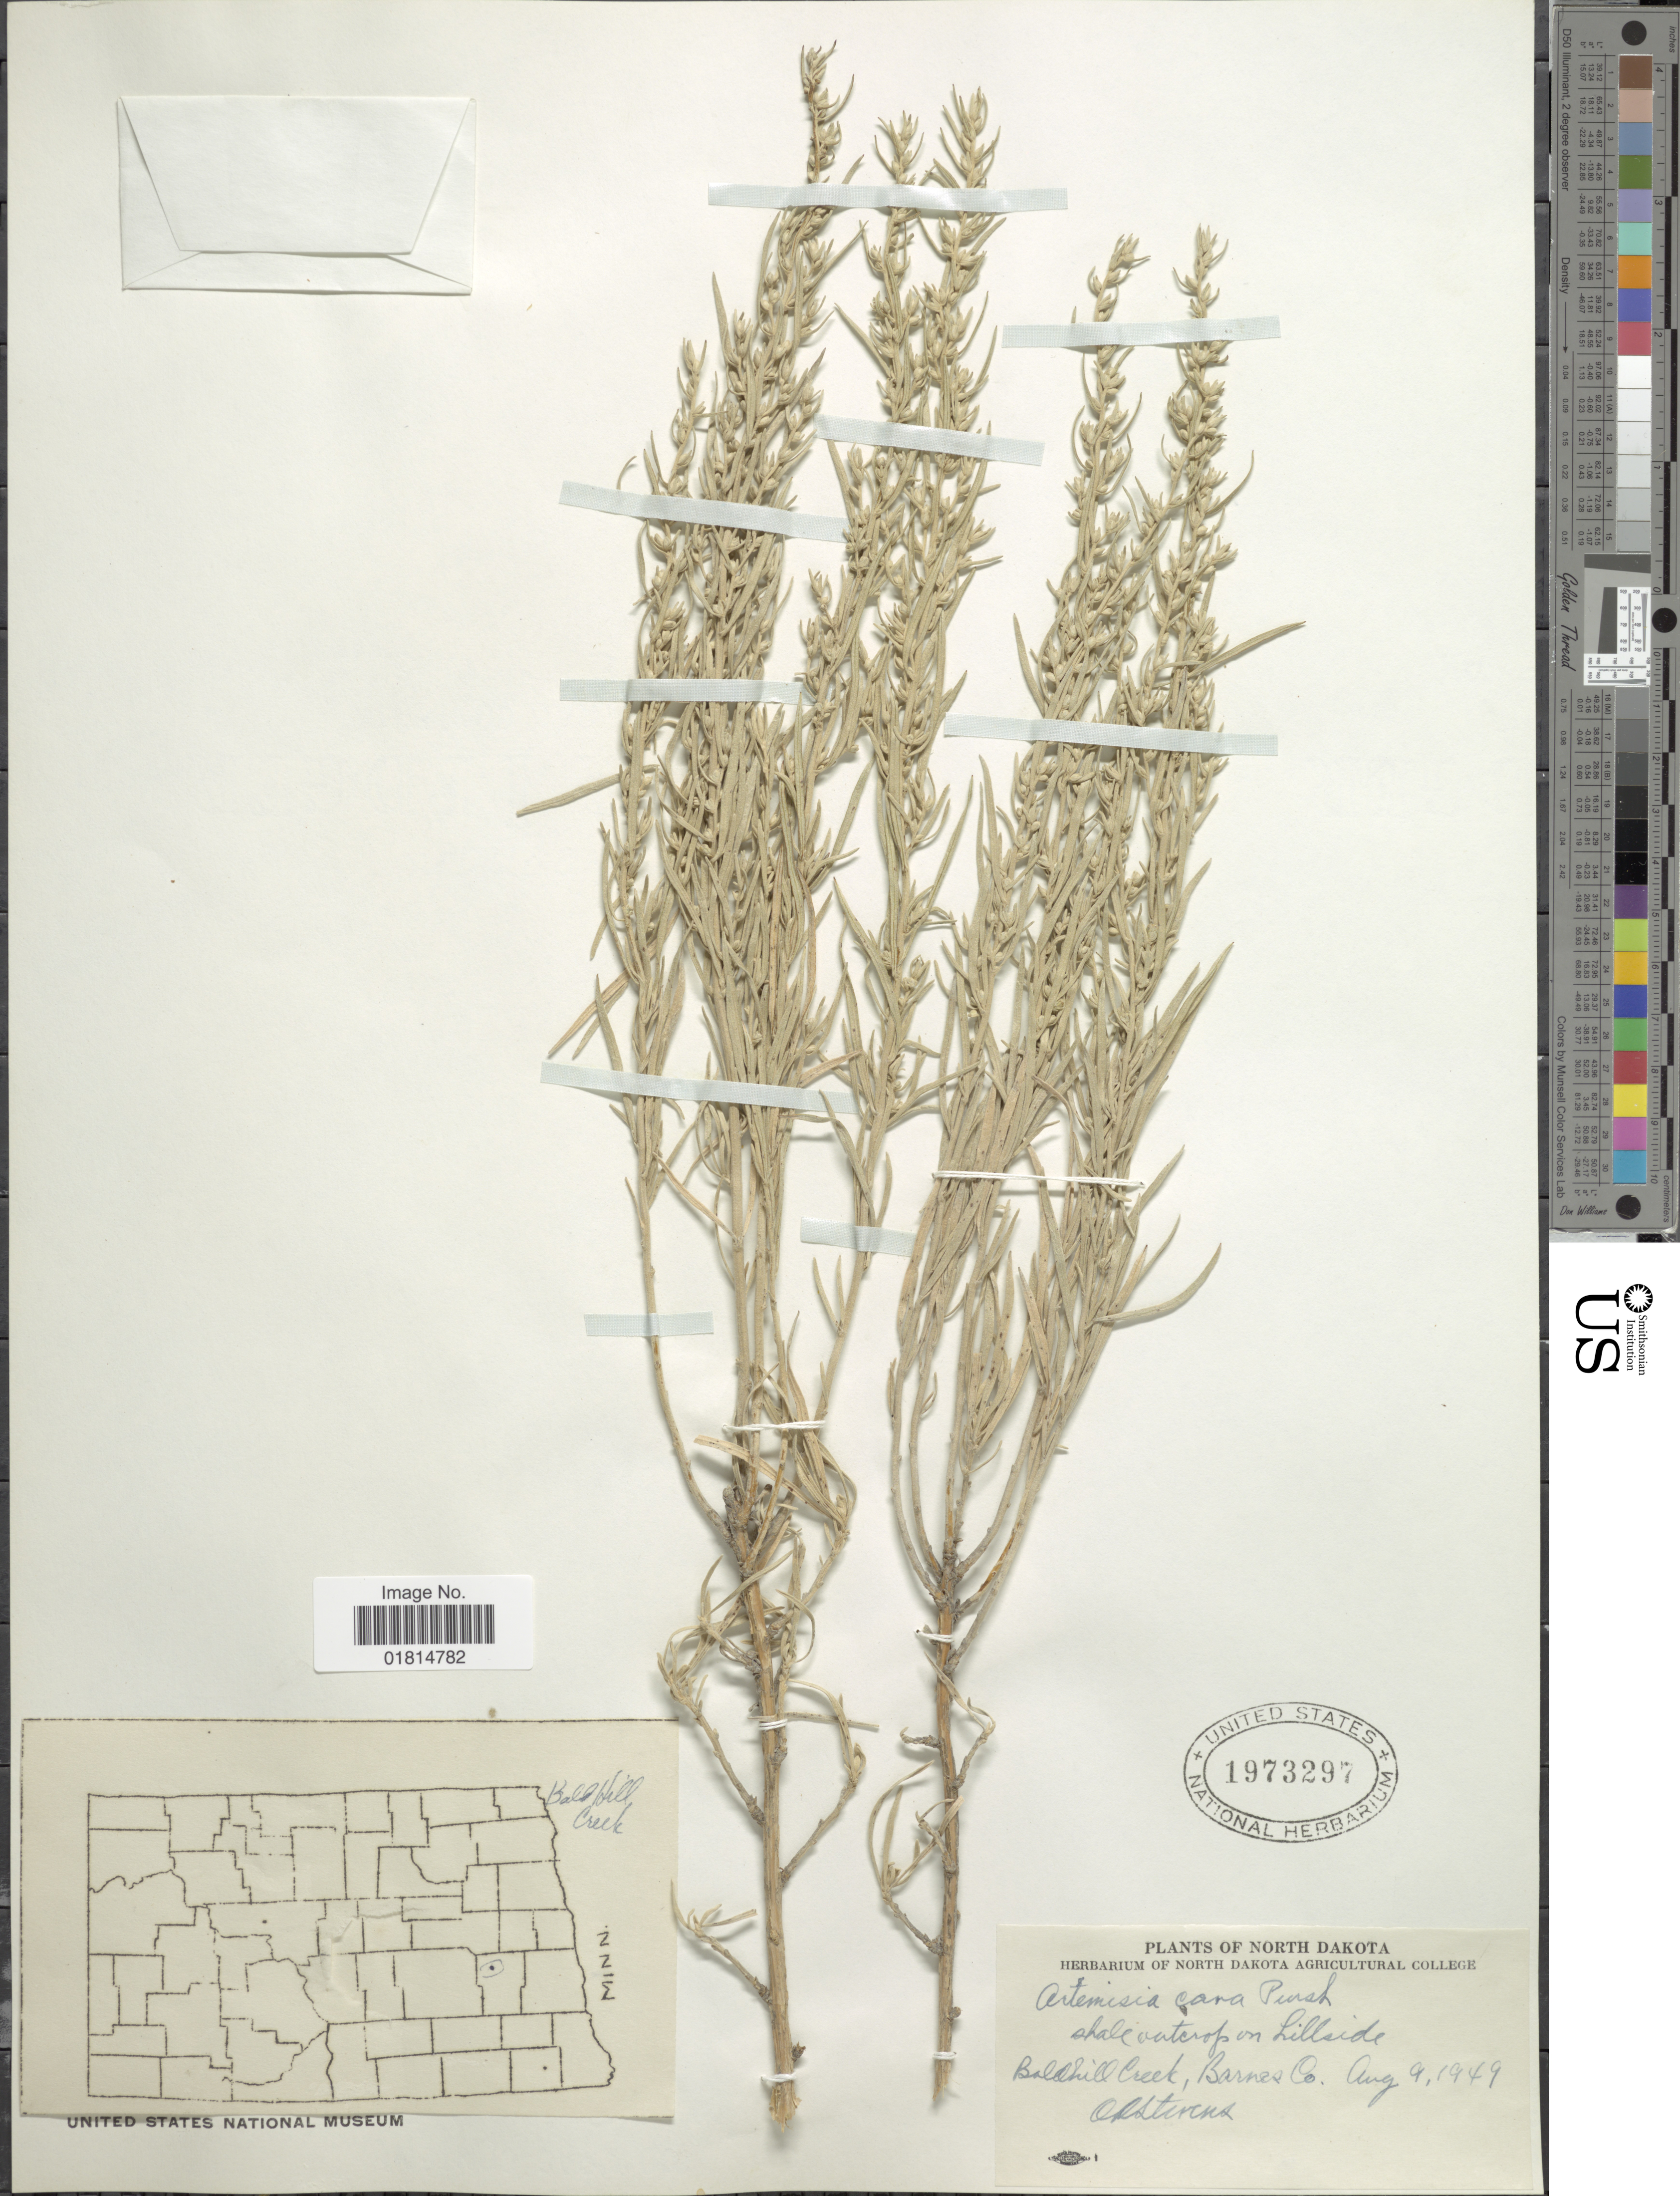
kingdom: Plantae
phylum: Tracheophyta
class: Magnoliopsida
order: Asterales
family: Asteraceae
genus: Artemisia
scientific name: Artemisia cana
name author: Pursh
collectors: O. A. Stevens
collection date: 1949-08-09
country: United States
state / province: North Dakota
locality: Baldhill Creek, Barnes Co.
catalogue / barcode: US 1973297